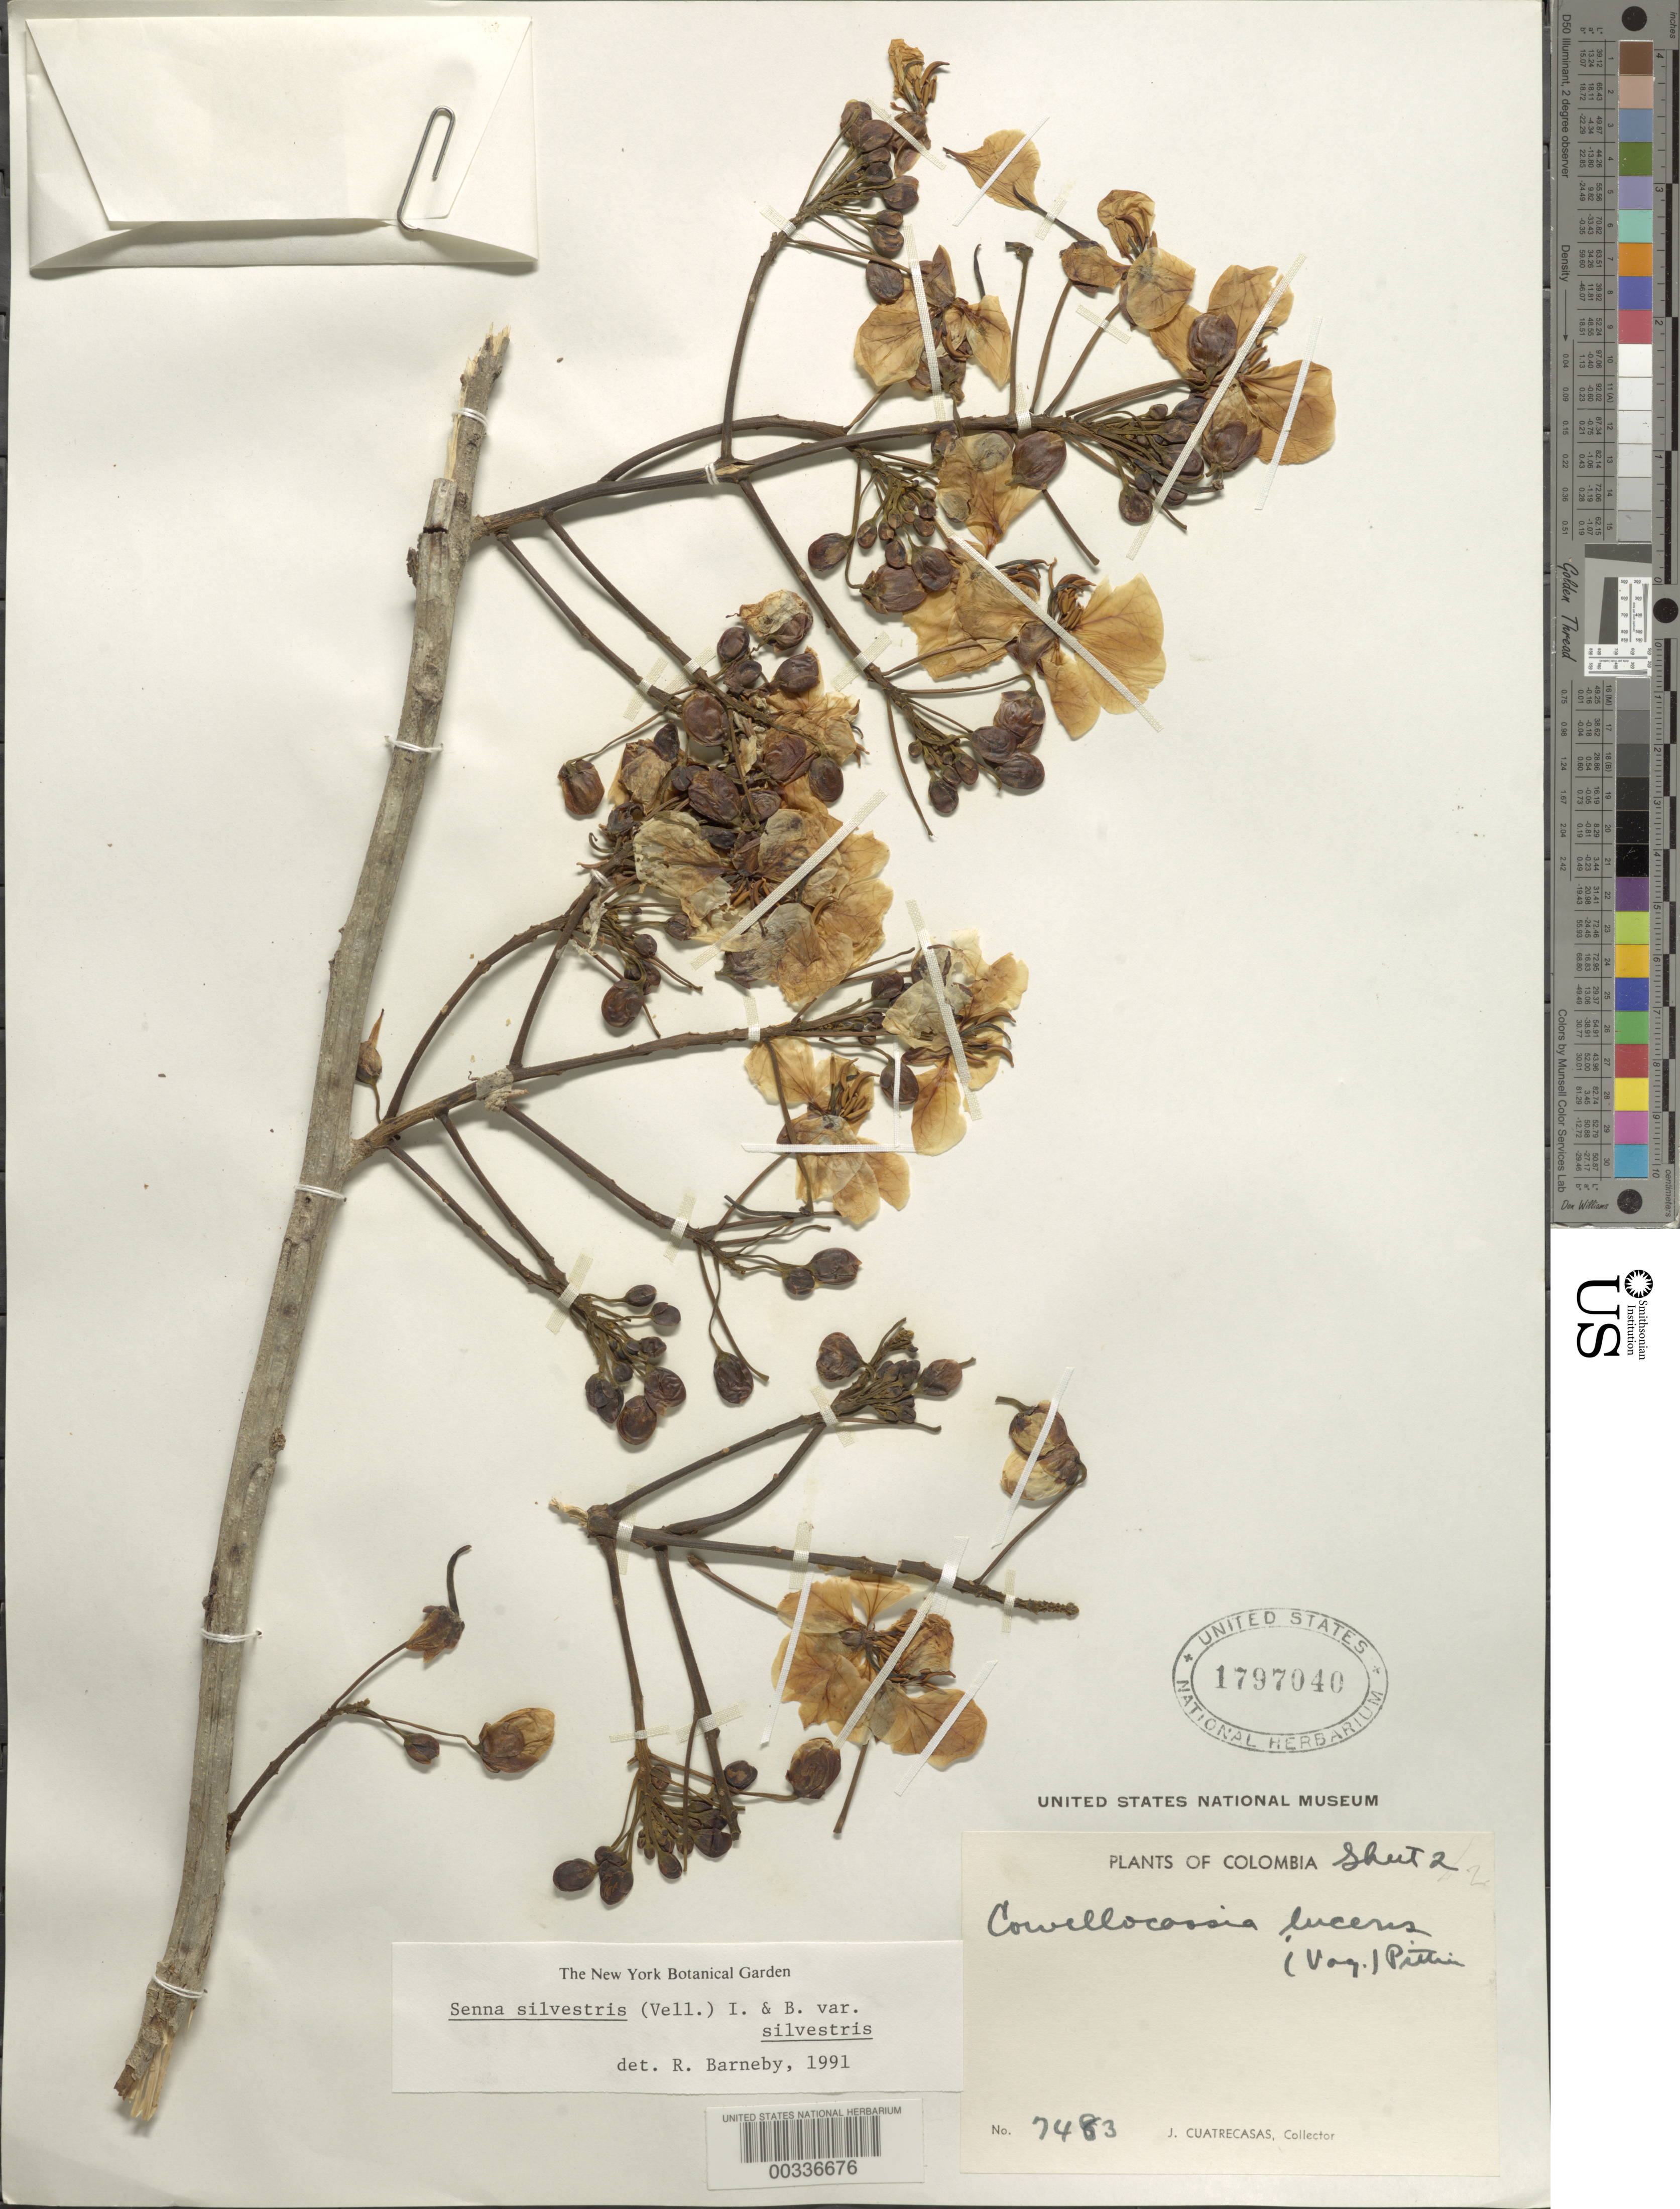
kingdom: Plantae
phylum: Tracheophyta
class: Magnoliopsida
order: Fabales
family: Fabaceae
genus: Senna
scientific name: Senna silvestris var. silvestris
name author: (Vell.) H.S. Irwin & Barneby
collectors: J. Cuatrecasas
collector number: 7483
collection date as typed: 06 Nov 1939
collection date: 1939-11-06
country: Colombia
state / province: Guaviare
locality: Rio Guaviare; San Jose del Guaviare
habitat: Hill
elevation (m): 240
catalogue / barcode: US 1797040